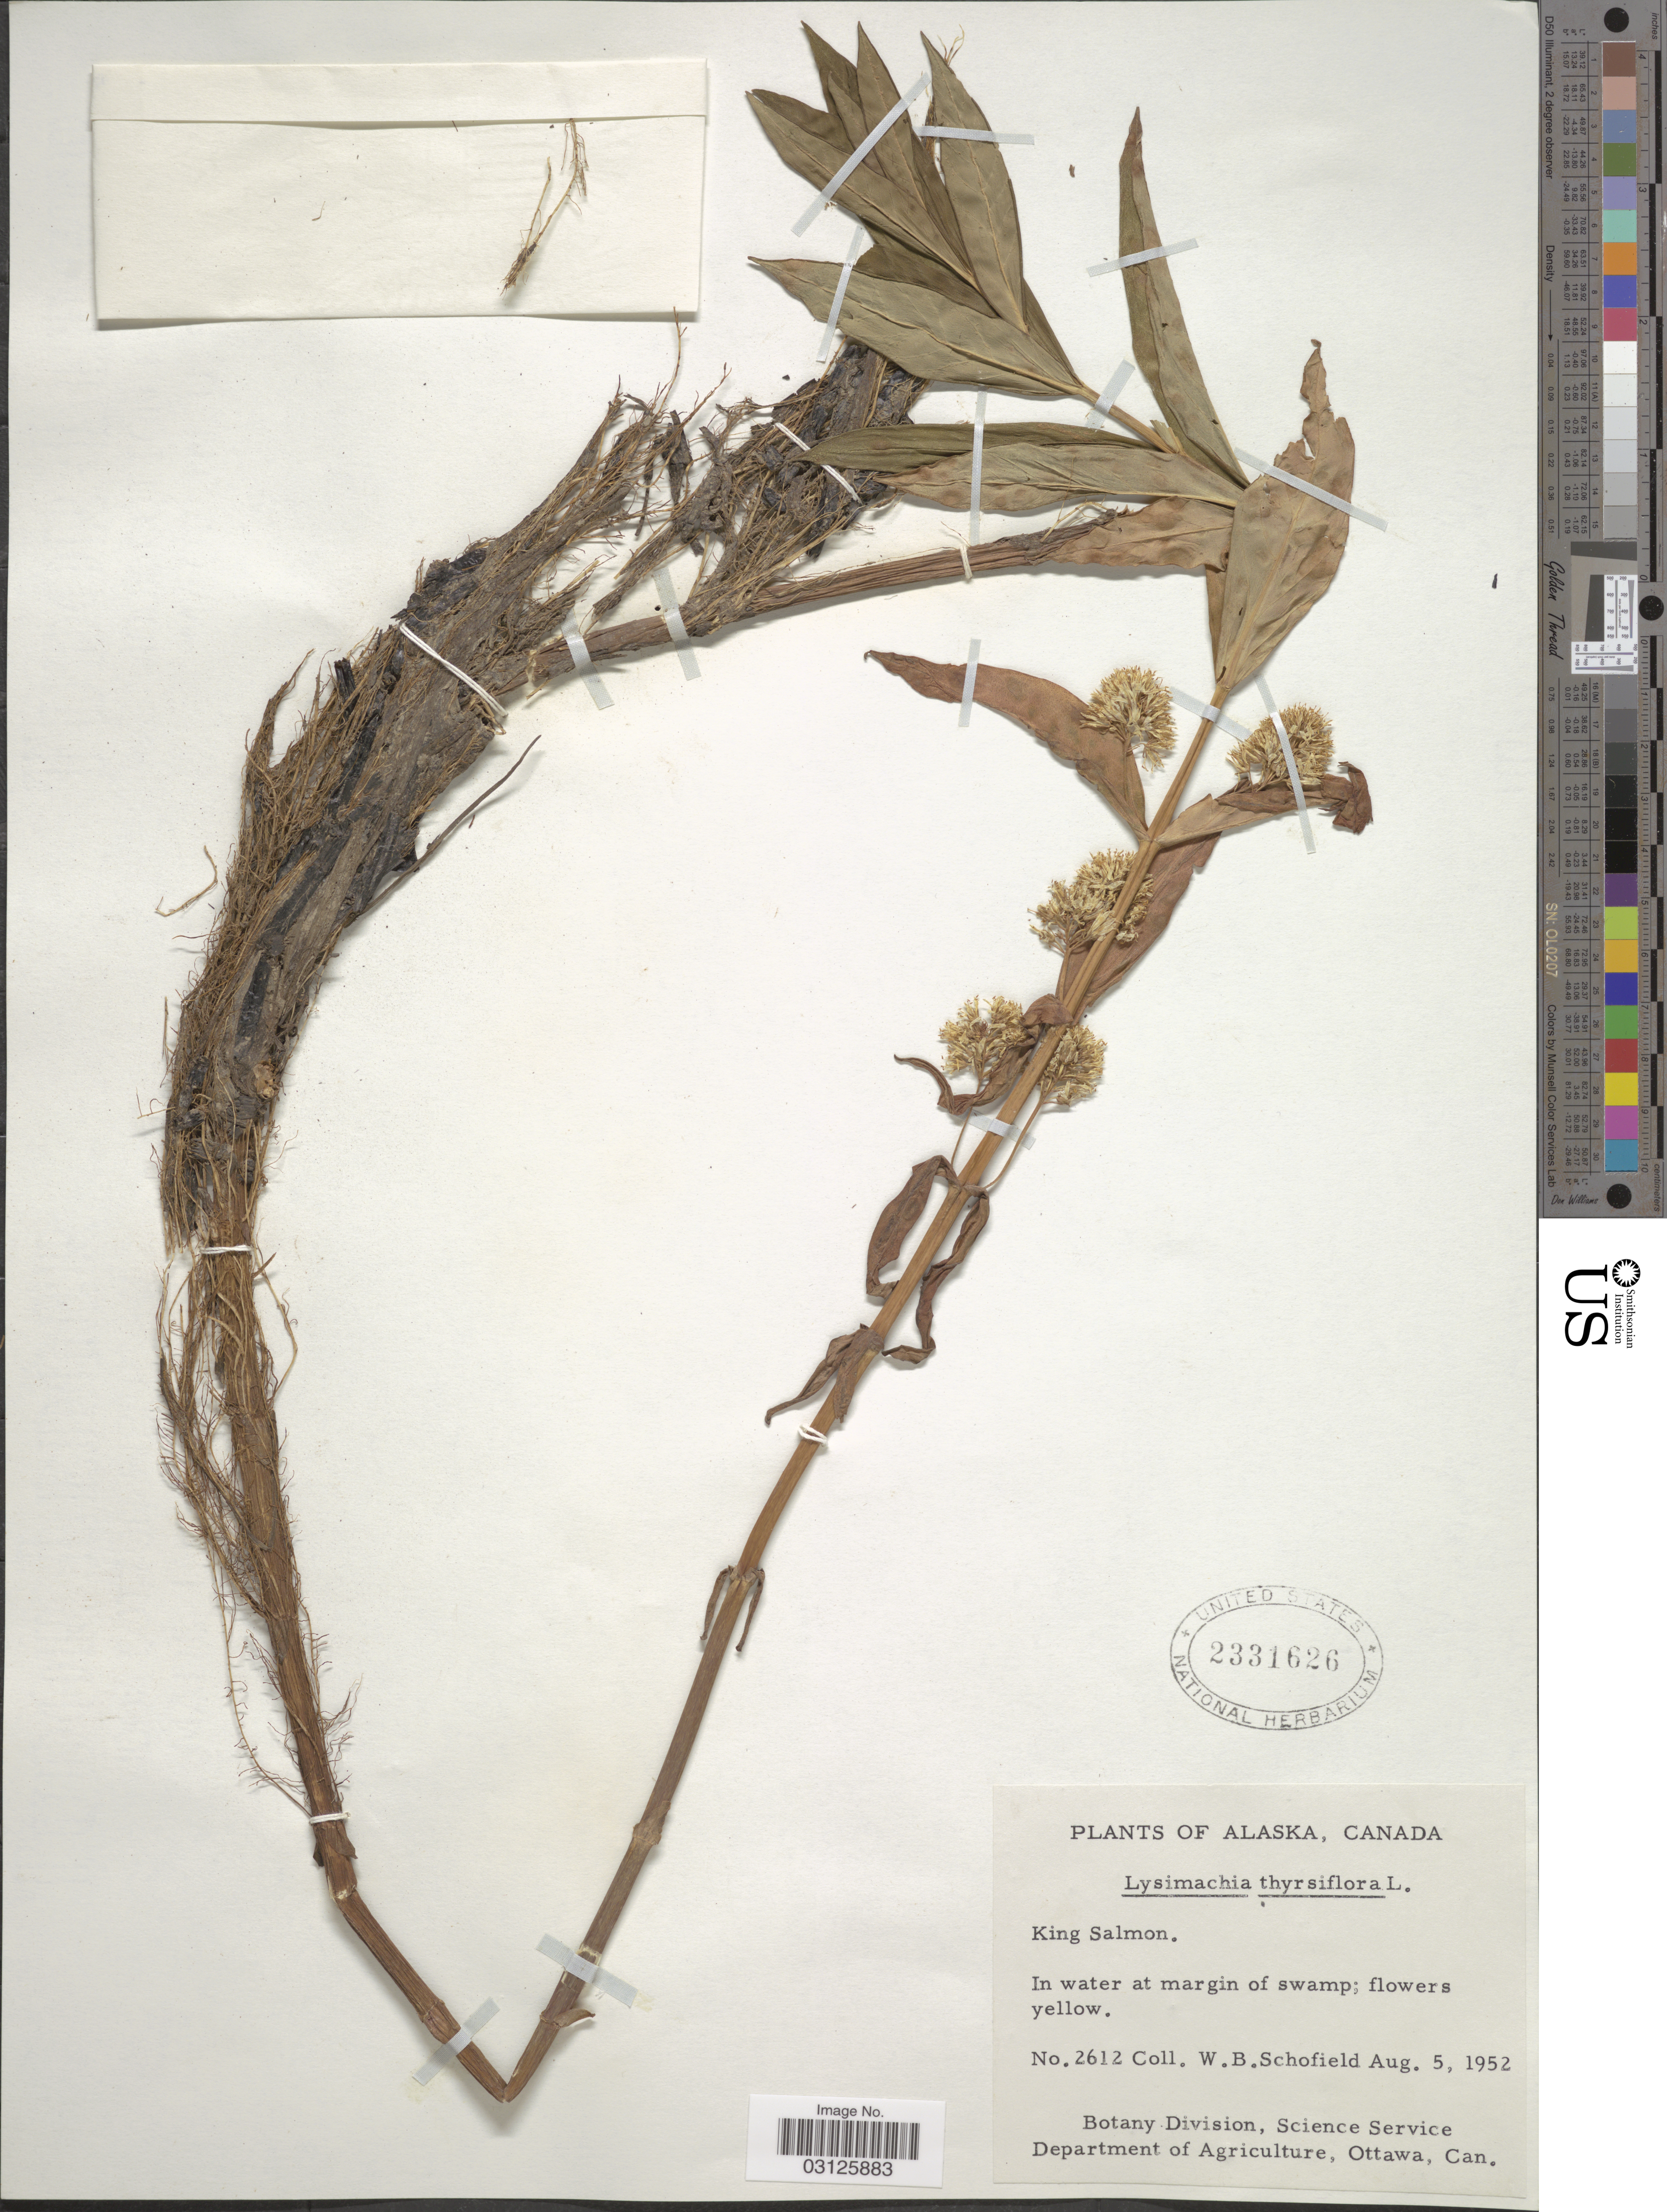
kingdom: Plantae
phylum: Tracheophyta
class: Magnoliopsida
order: Ericales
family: Primulaceae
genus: Lysimachia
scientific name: Lysimachia thyrsiflora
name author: L.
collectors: W. Schofield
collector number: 2612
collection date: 1952-08-05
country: United States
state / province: Alaska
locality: King Salmon.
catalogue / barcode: US 2331626